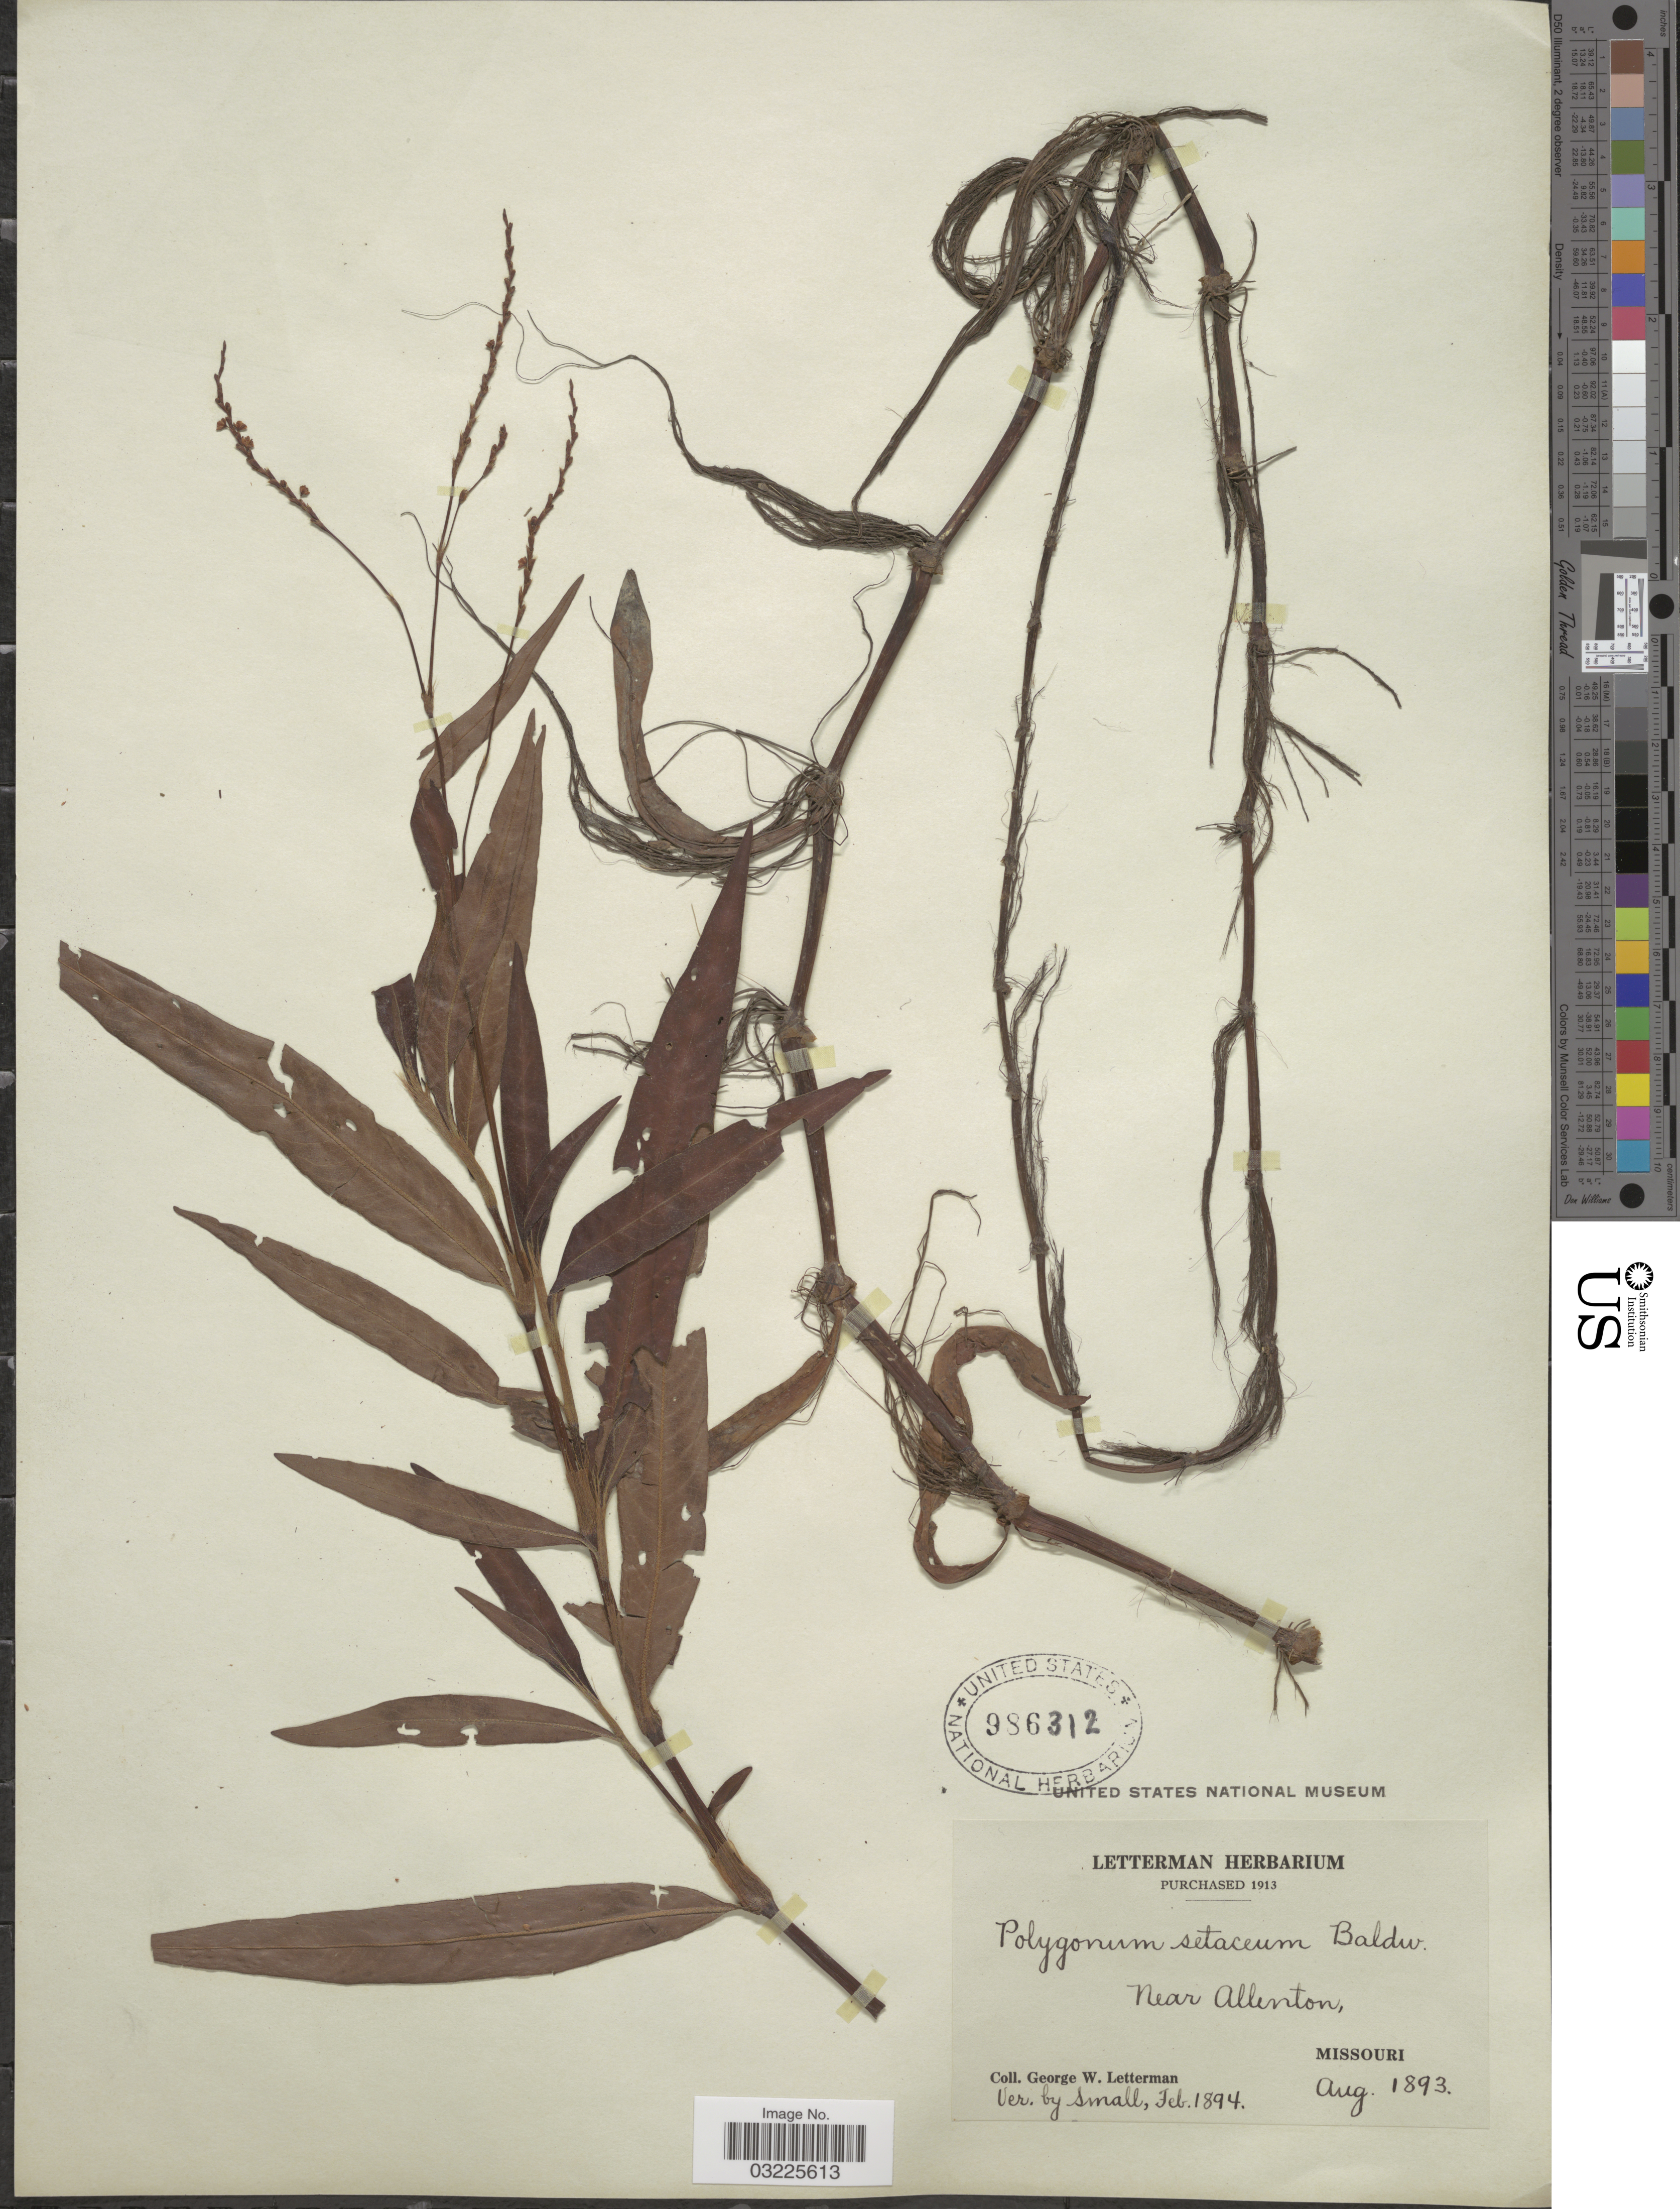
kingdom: Plantae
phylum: Tracheophyta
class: Magnoliopsida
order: Caryophyllales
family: Polygonaceae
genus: Persicaria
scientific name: Persicaria hydropiperoides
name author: (Michx.) Small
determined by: Atha, D. E.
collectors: G. W. Letterman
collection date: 1893-08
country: United States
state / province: Missouri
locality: Near Allenton.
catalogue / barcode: US 986312